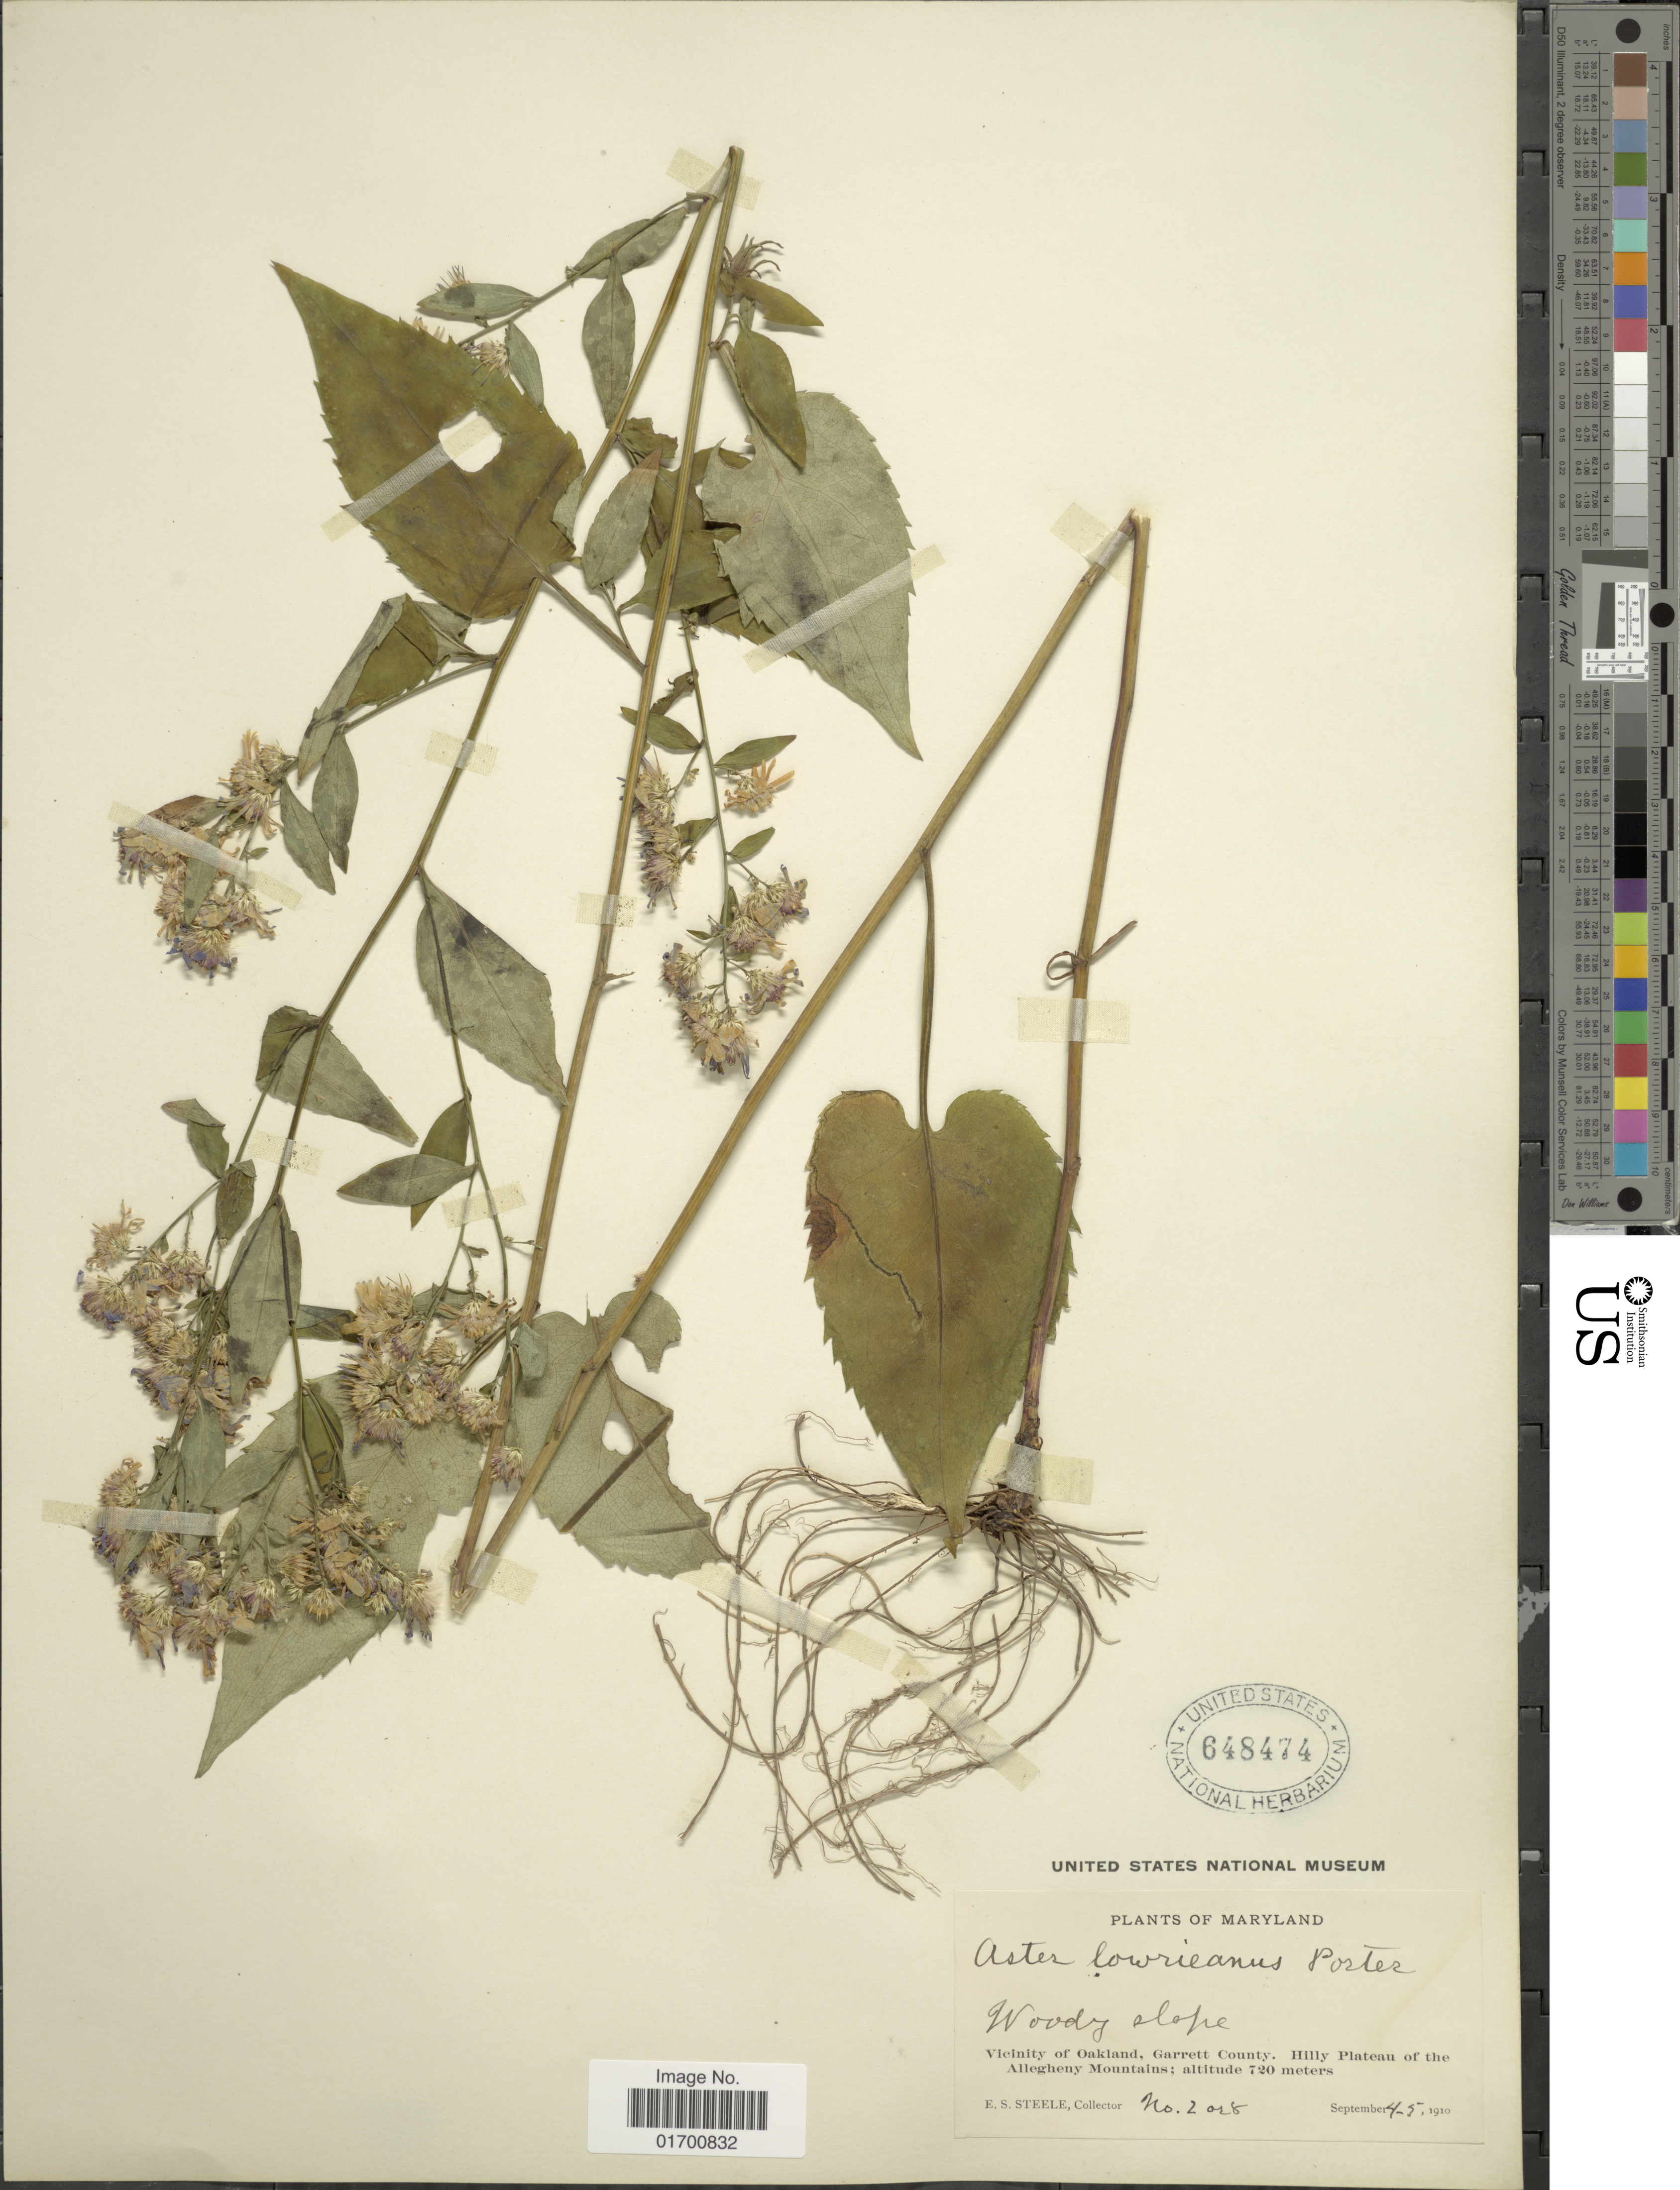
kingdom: Plantae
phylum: Tracheophyta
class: Magnoliopsida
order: Asterales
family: Asteraceae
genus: Symphyotrichum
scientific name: Symphyotrichum lowrieanum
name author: (Porter) G.L. Nesom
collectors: E. Steele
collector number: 2028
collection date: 1910-09-04/1910-09-05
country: United States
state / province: Maryland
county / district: Garrett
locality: Woody slope, Vicinity of Oakland, Garrett County, Hilly Plateau of the Allegheny Mountains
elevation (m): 720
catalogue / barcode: US 648474